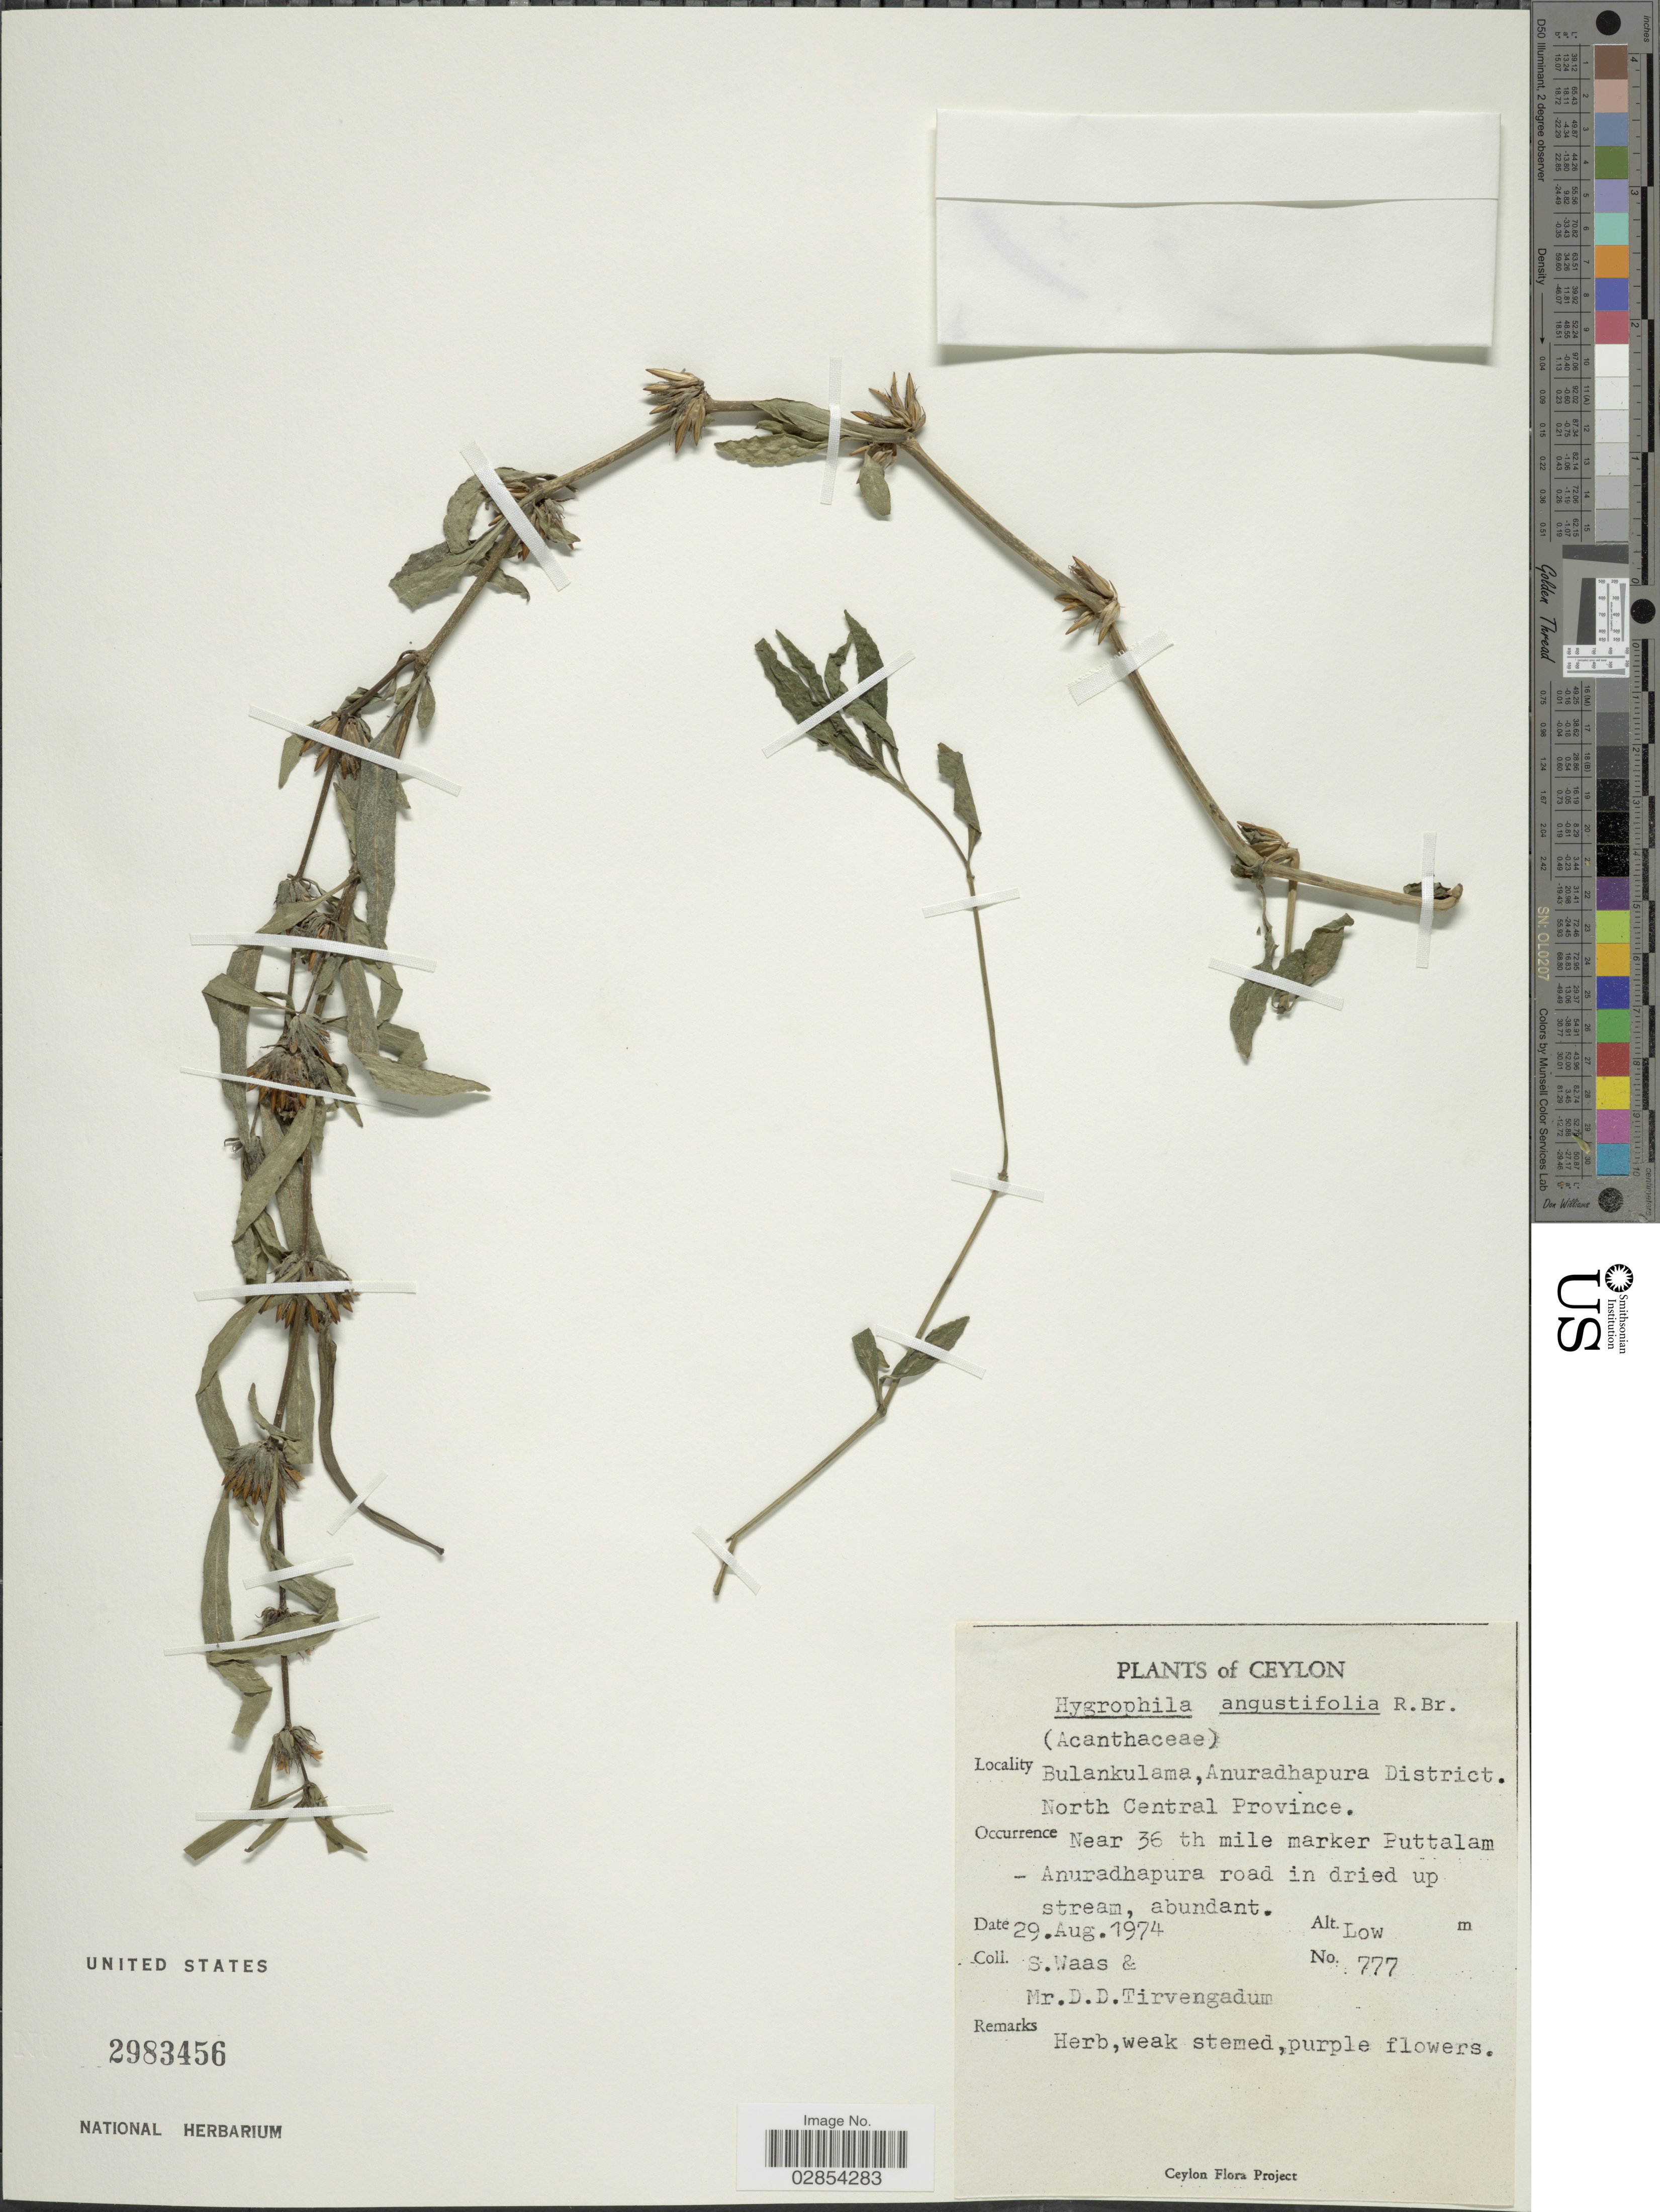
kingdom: Plantae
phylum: Tracheophyta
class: Magnoliopsida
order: Lamiales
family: Acanthaceae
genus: Hygrophila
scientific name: Hygrophila angustifolia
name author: R. Br.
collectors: S. Waas & D. Tirvengadum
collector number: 777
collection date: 1974-08-29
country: Sri Lanka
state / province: North Central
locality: Ceylon. Bulankulama, Anuradhapura District. Near 36 th mile marker Puttalam - Anuradhapura road.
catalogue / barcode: US 2983456